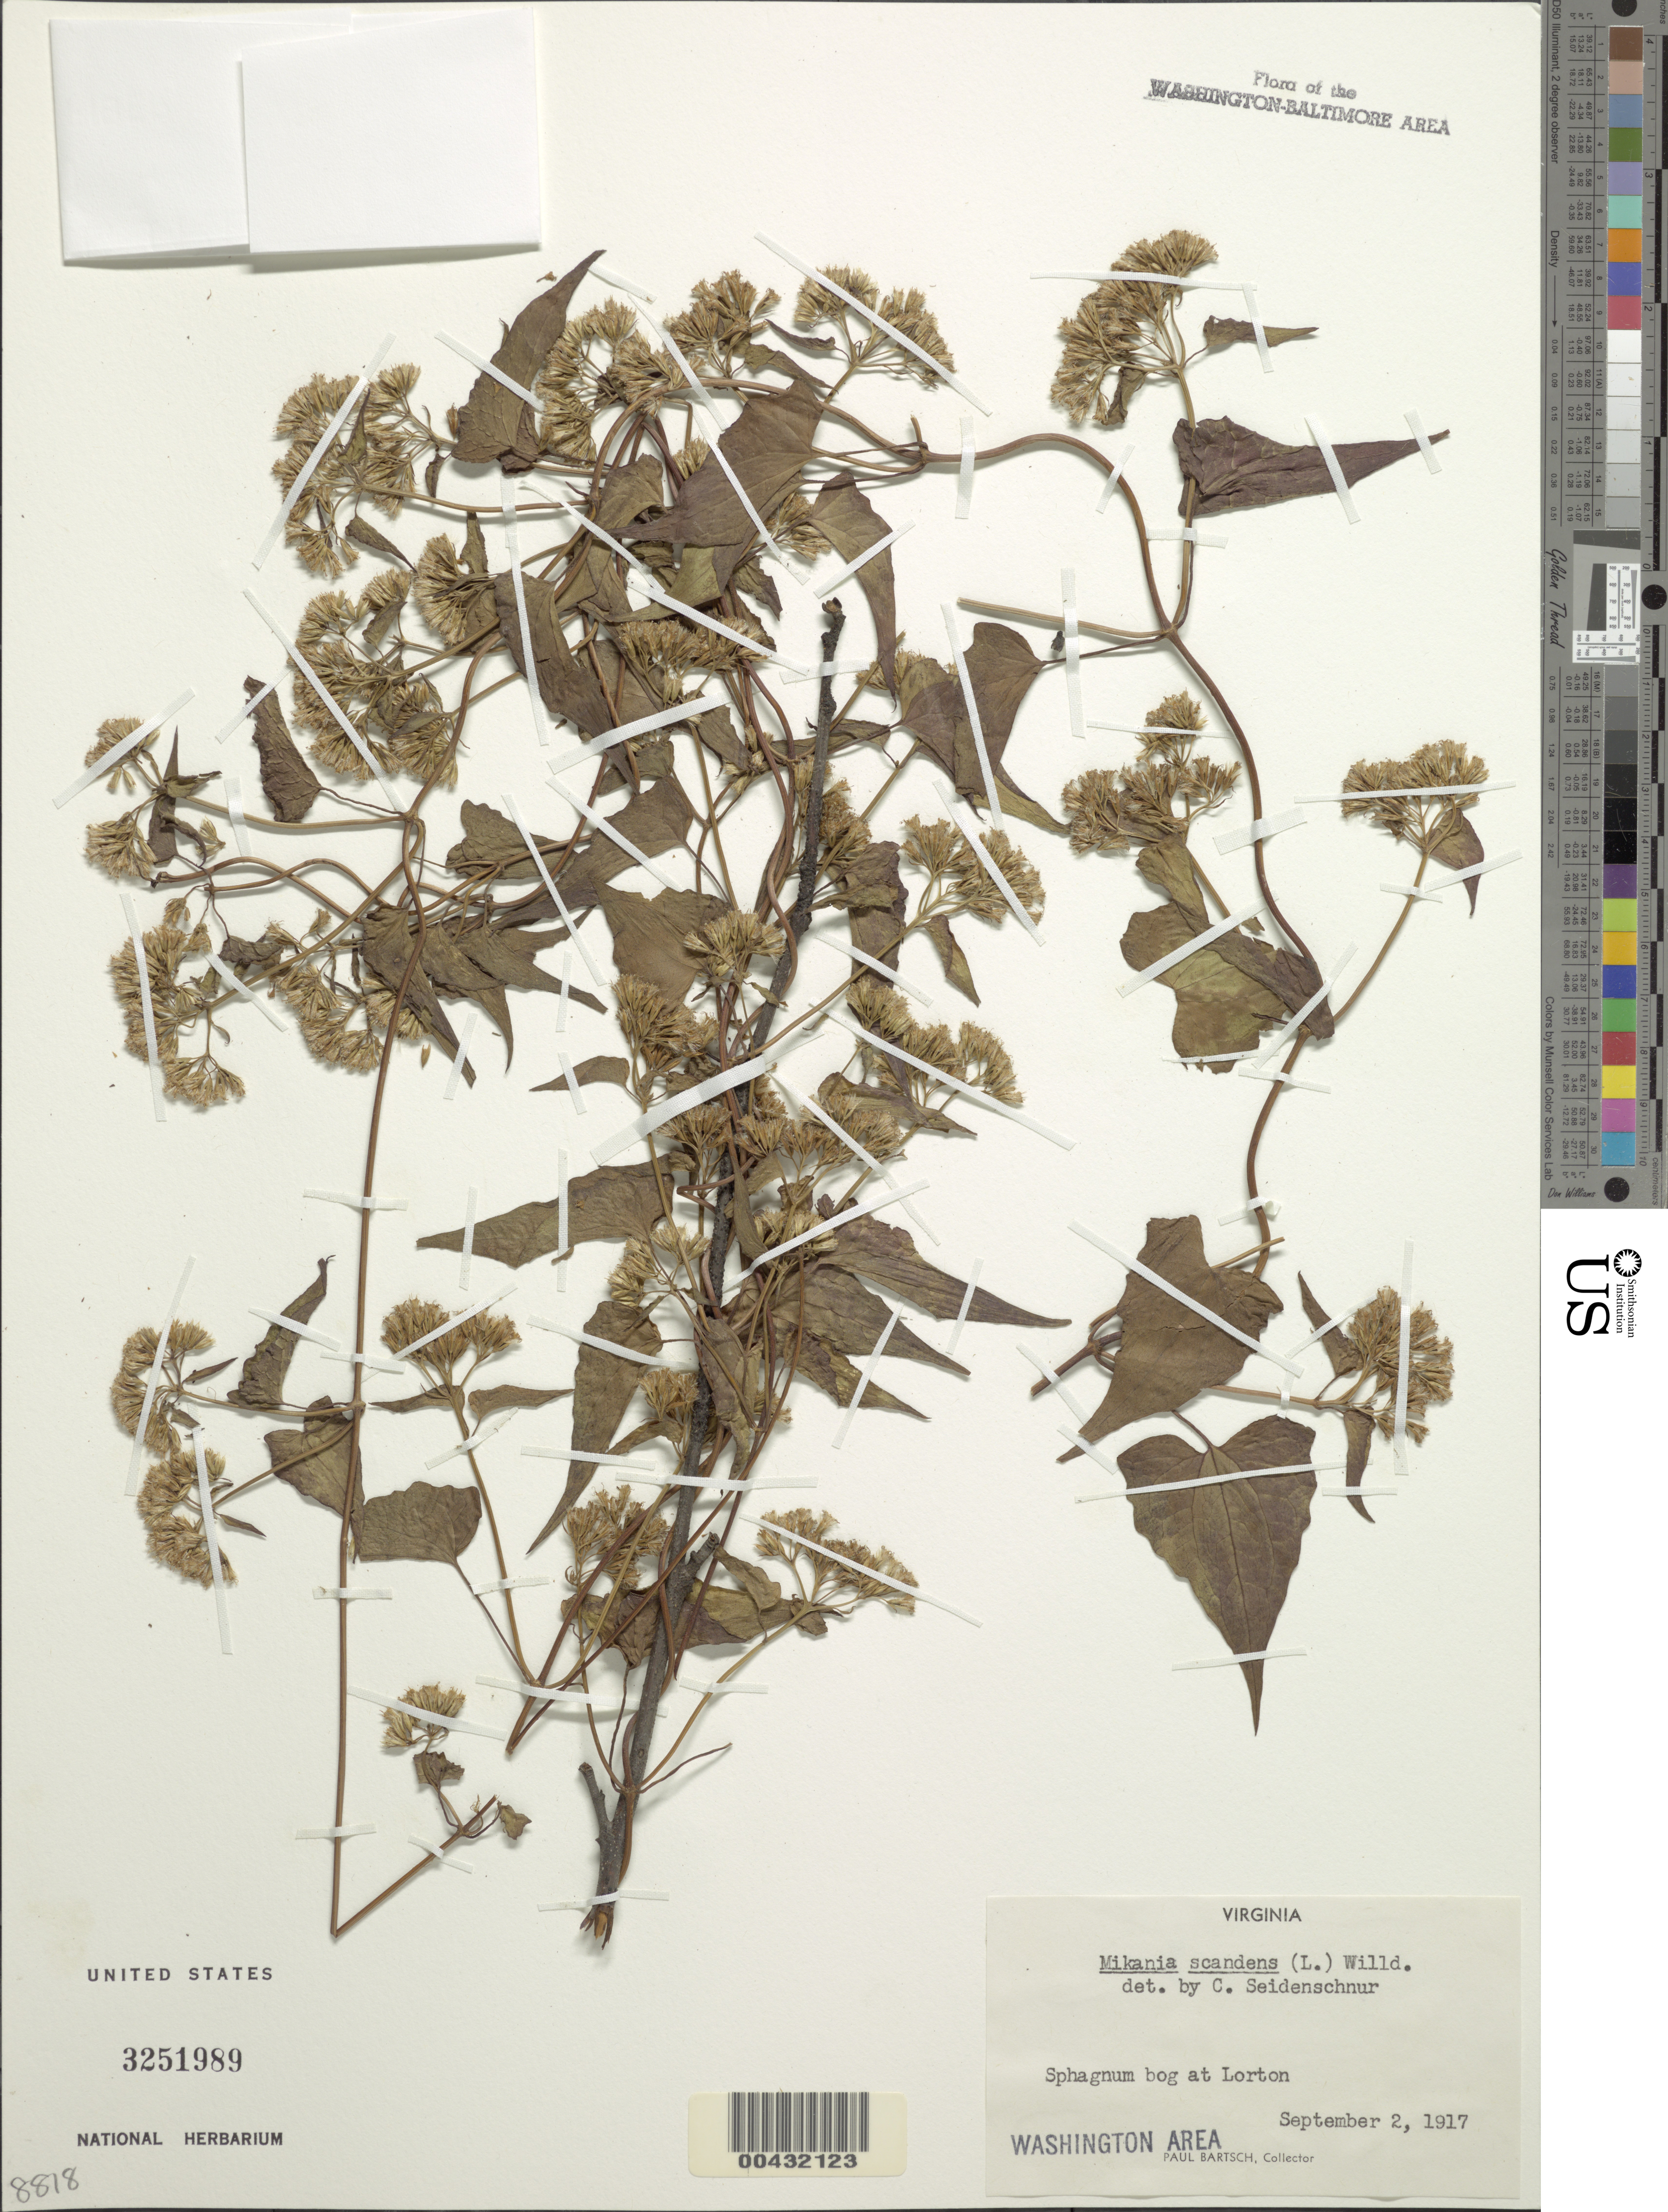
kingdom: Plantae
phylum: Tracheophyta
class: Magnoliopsida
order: Asterales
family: Asteraceae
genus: Mikania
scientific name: Mikania scandens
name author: (L.) Willd.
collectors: P. Bartsch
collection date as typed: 02 Sep 1917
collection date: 1917-09-02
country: United States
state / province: Virginia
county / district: Fairfax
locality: Lorton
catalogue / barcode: US 3251989